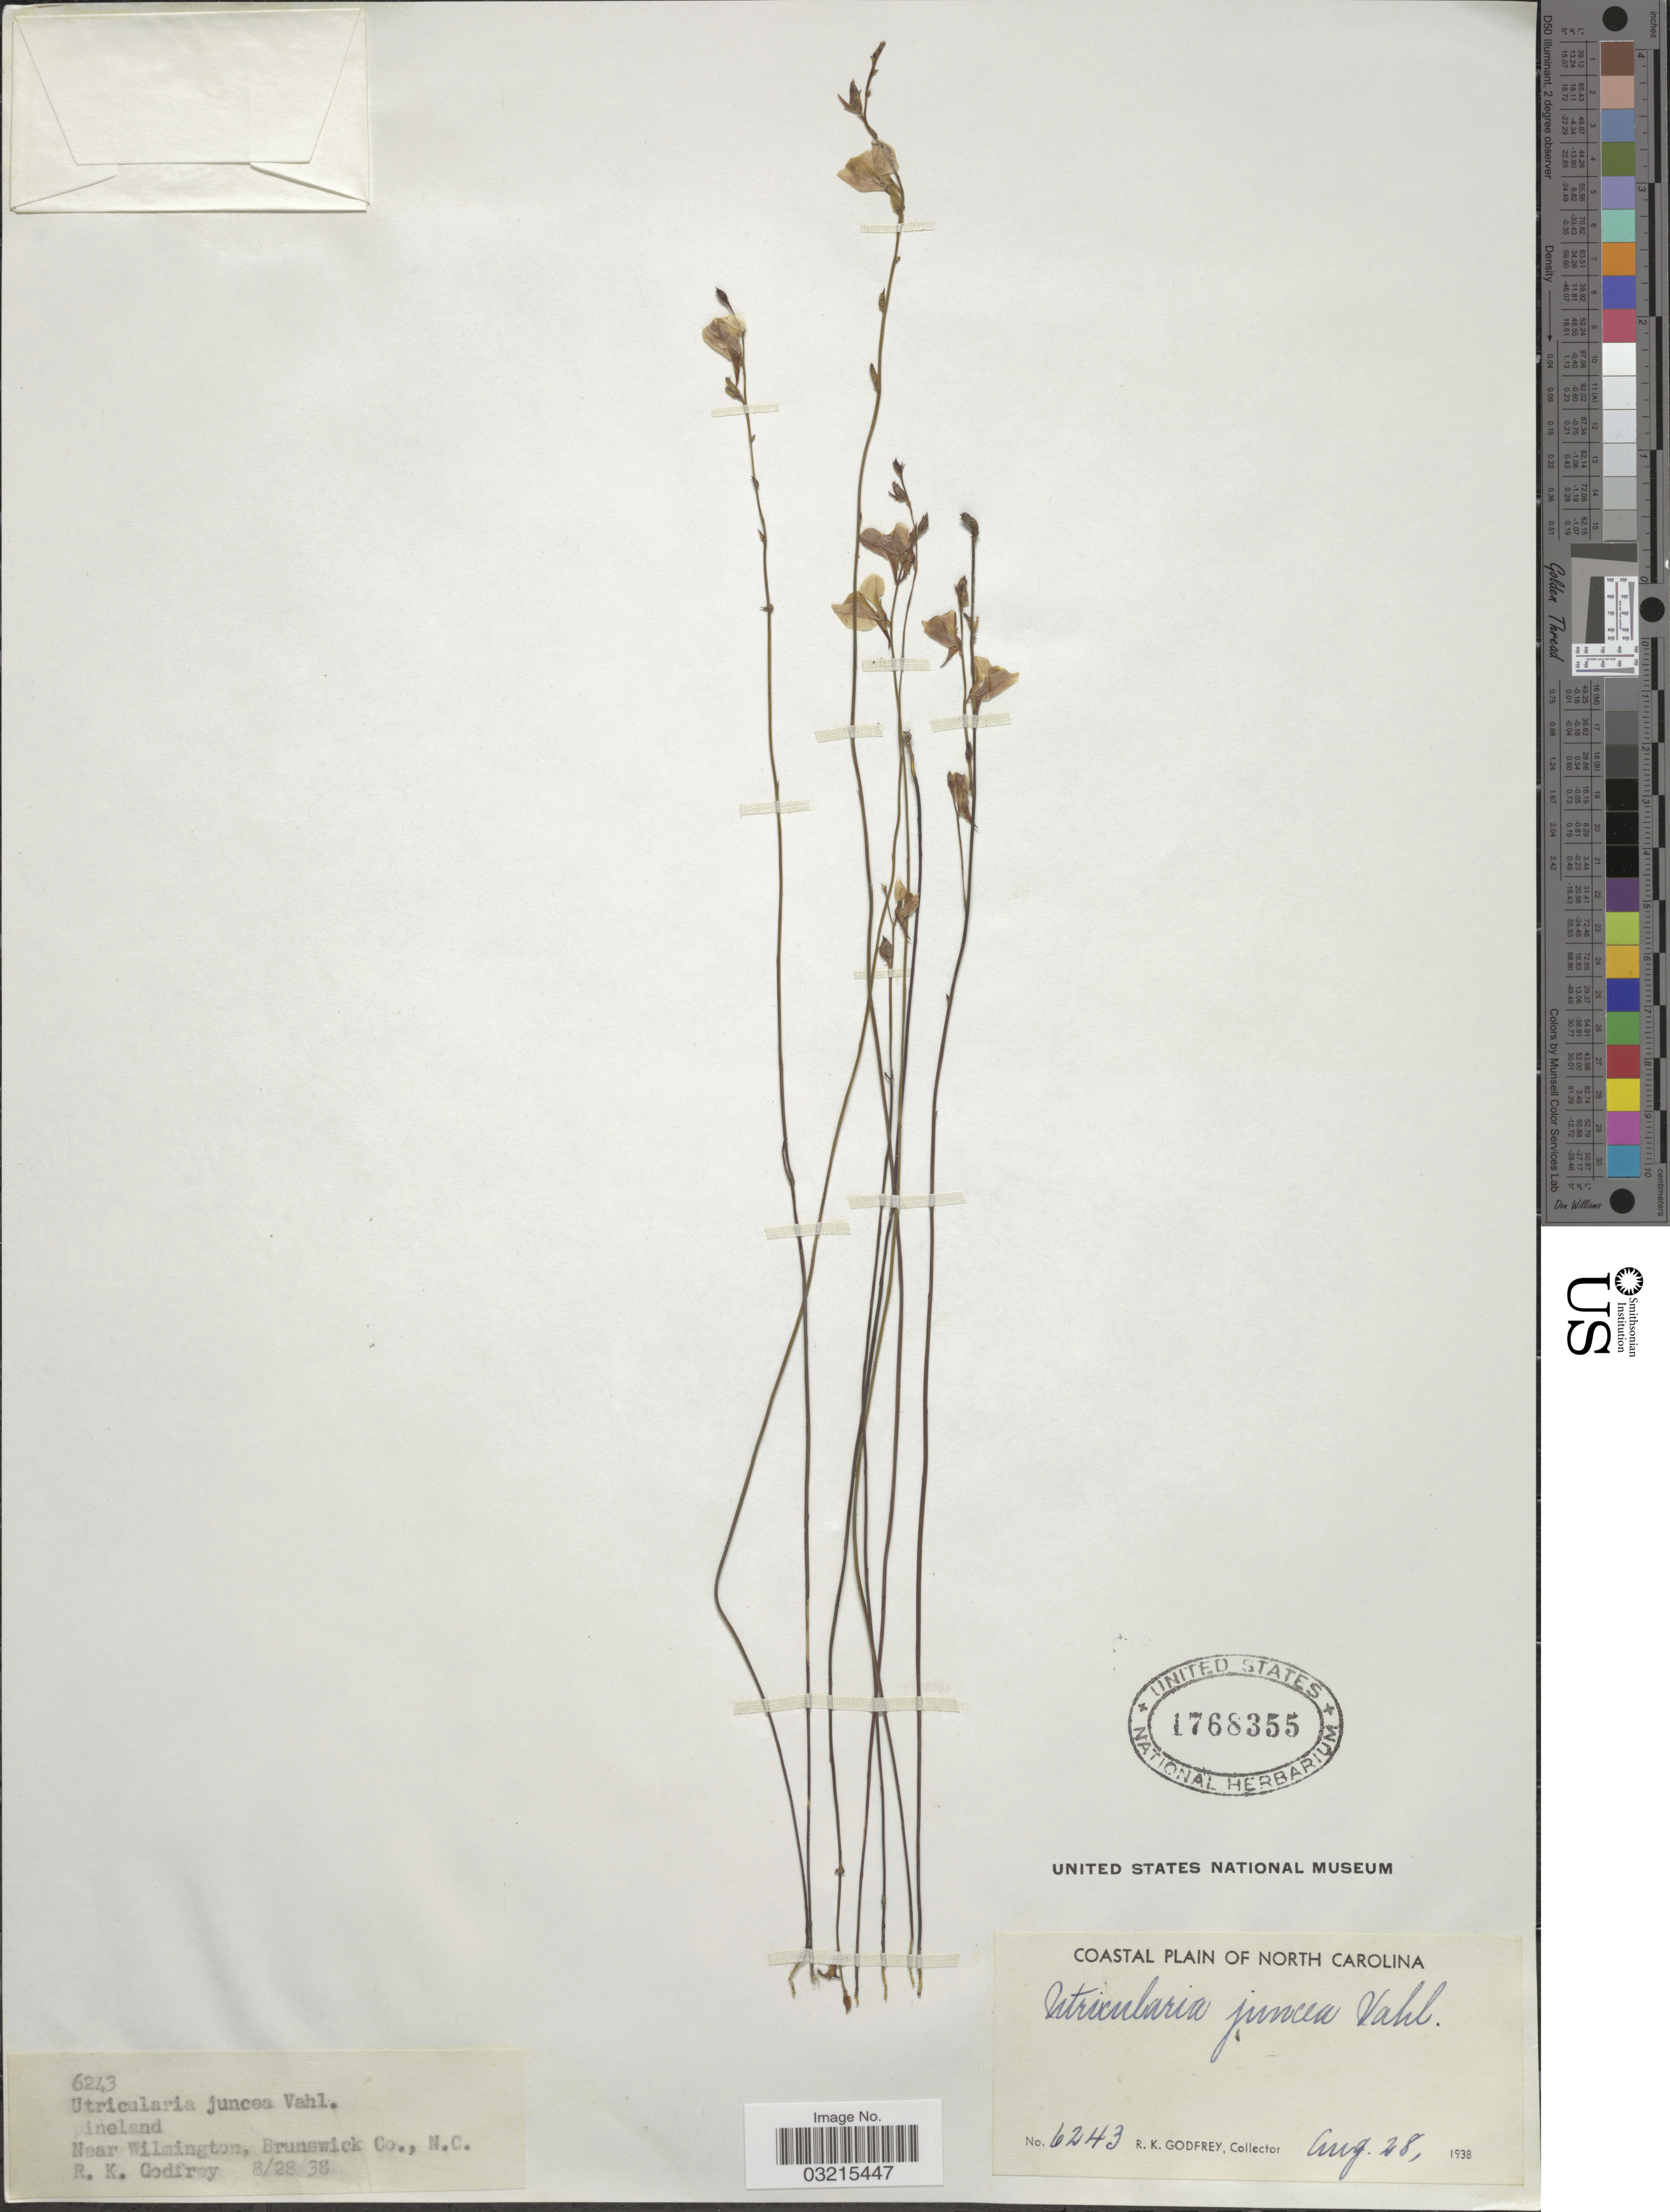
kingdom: Plantae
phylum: Tracheophyta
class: Magnoliopsida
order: Lamiales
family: Lentibulariaceae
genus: Utricularia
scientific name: Utricularia juncea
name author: Vahl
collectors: R. K. Godfrey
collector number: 6243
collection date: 1938-08-28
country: United States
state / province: North Carolina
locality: Coastal Plain of North Carolina. Near Wilmington, Brunswick Co., N.C.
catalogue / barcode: US 1768355